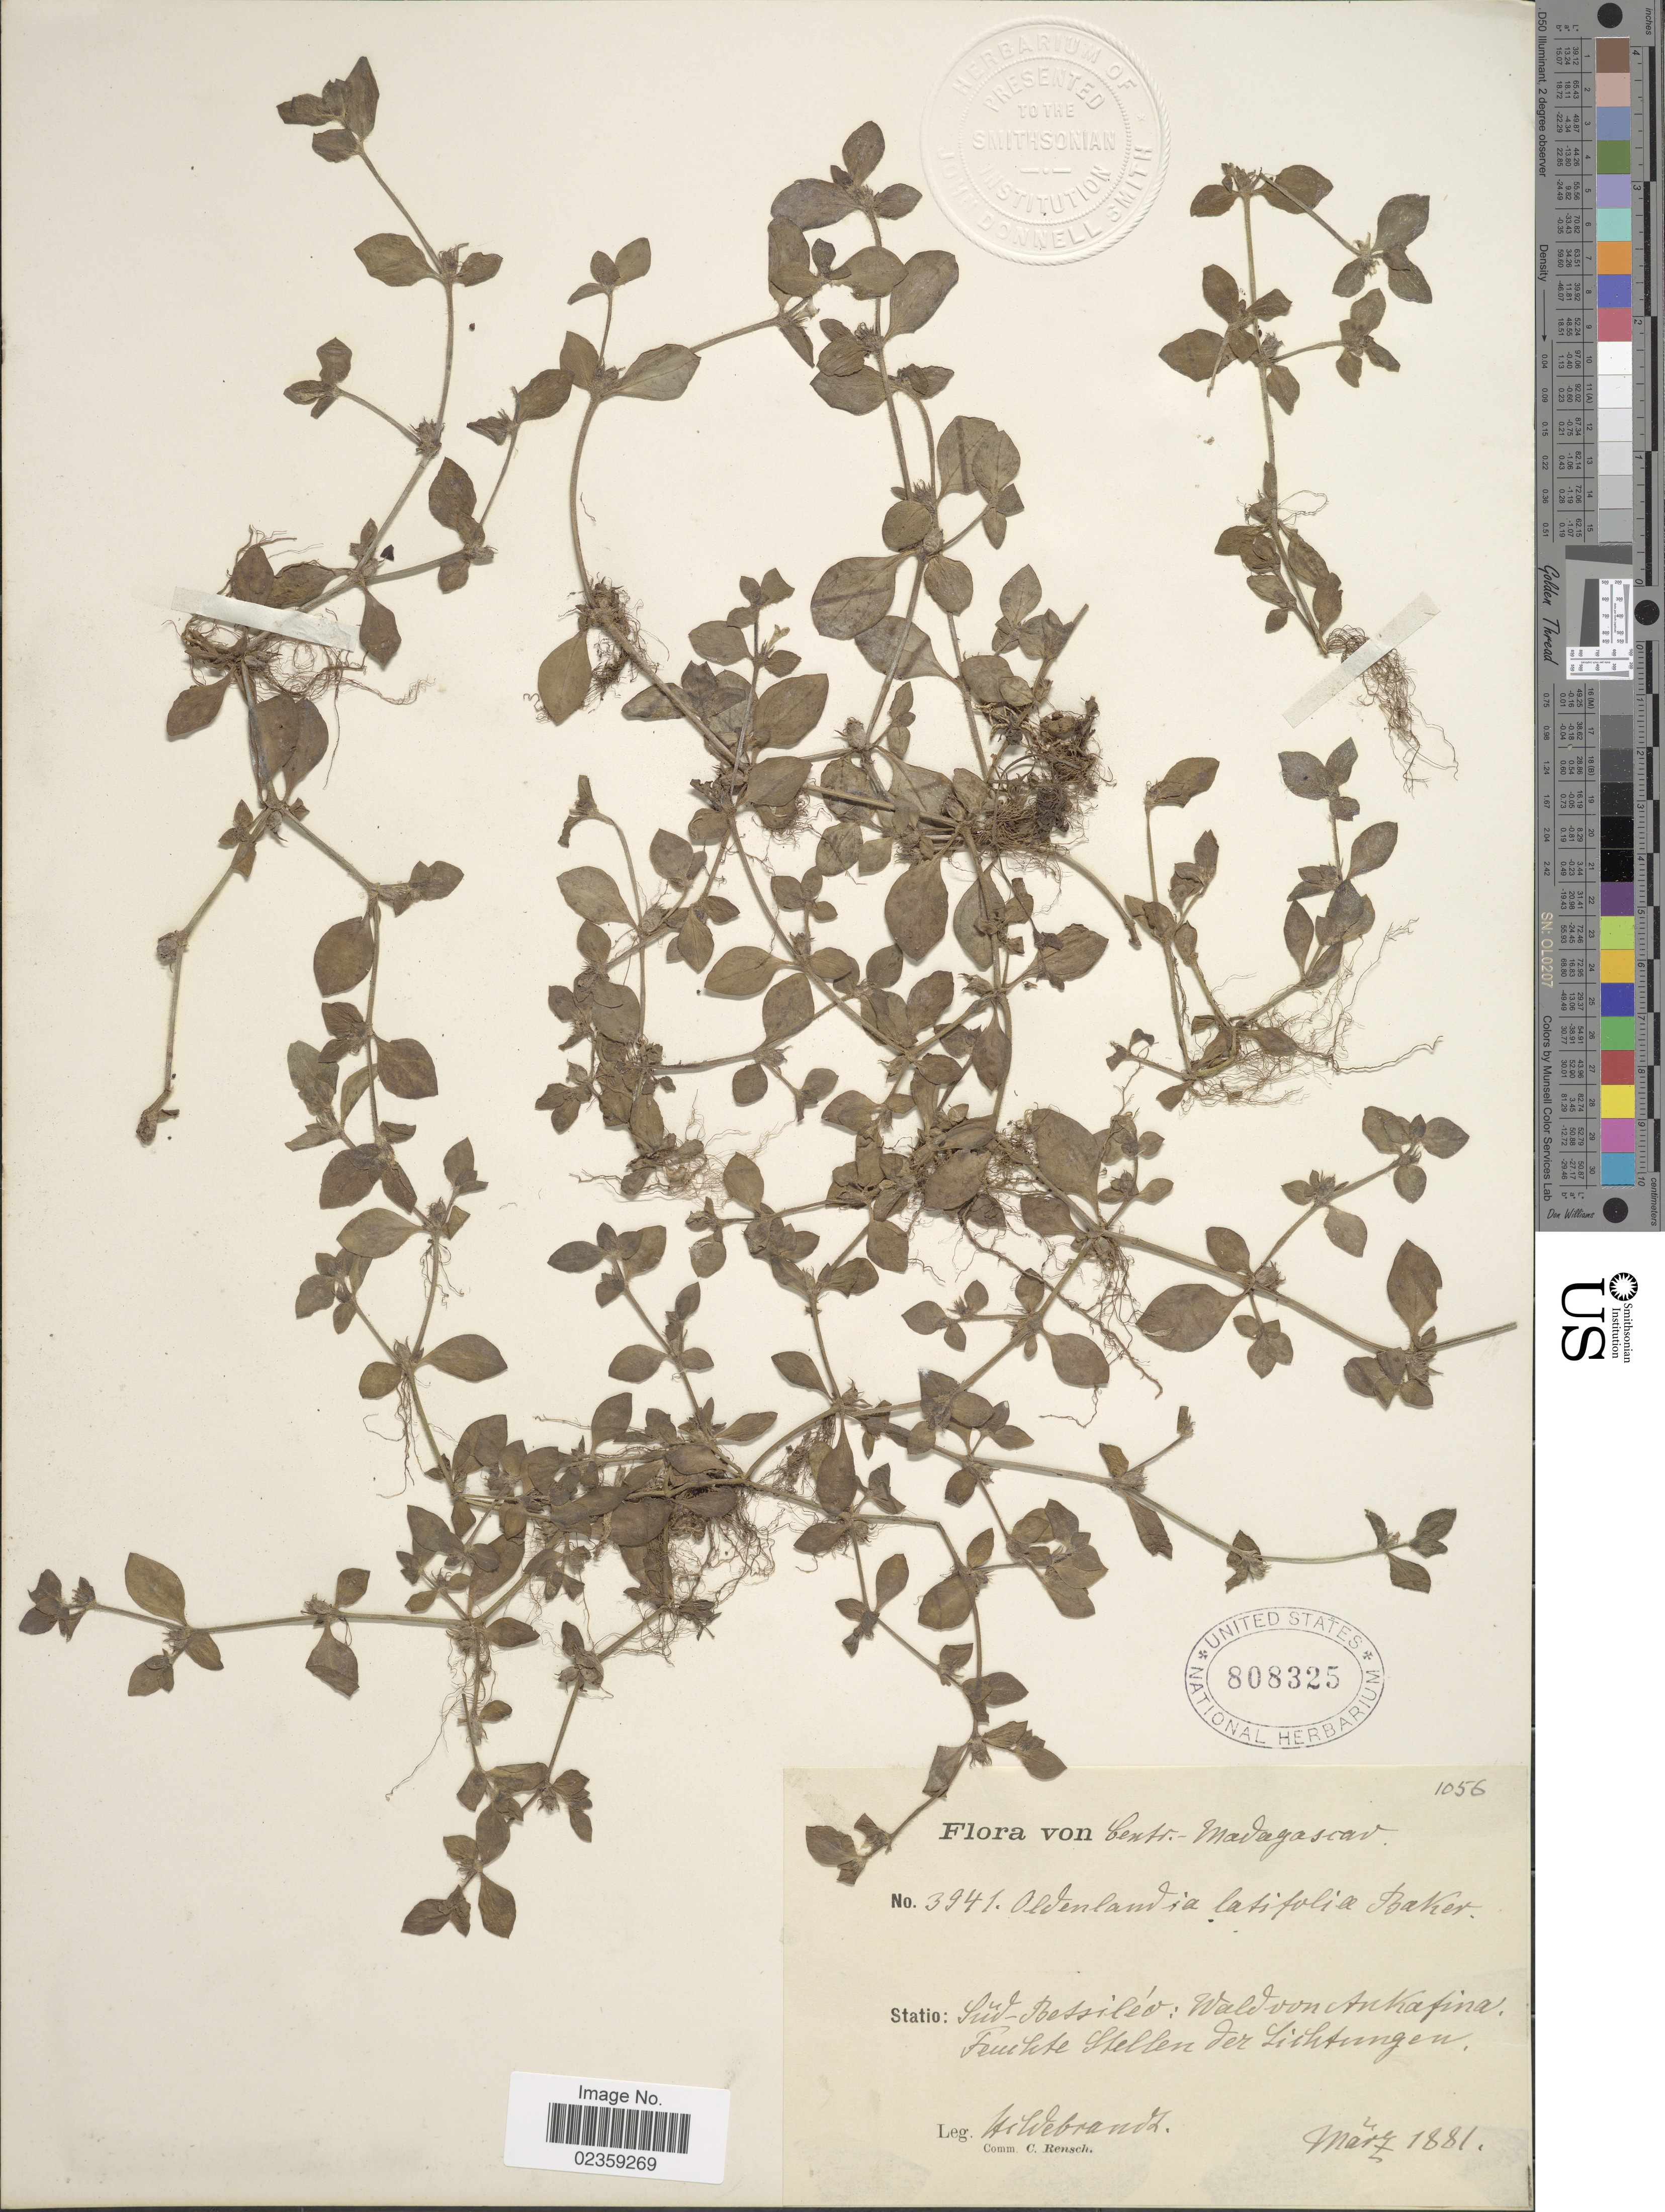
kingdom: Plantae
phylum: Tracheophyta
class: Magnoliopsida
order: Gentianales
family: Rubiaceae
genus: Oldenlandia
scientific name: Oldenlandia latifolia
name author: M. Martens & Galeotti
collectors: J. Hildebrandt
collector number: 3941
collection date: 1881-03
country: Madagascar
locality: Centr.-Madagascar. Süd-Bessiléo: Wald von Ankafina Feuchte Stellen der Lichtungen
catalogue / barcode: US 808325